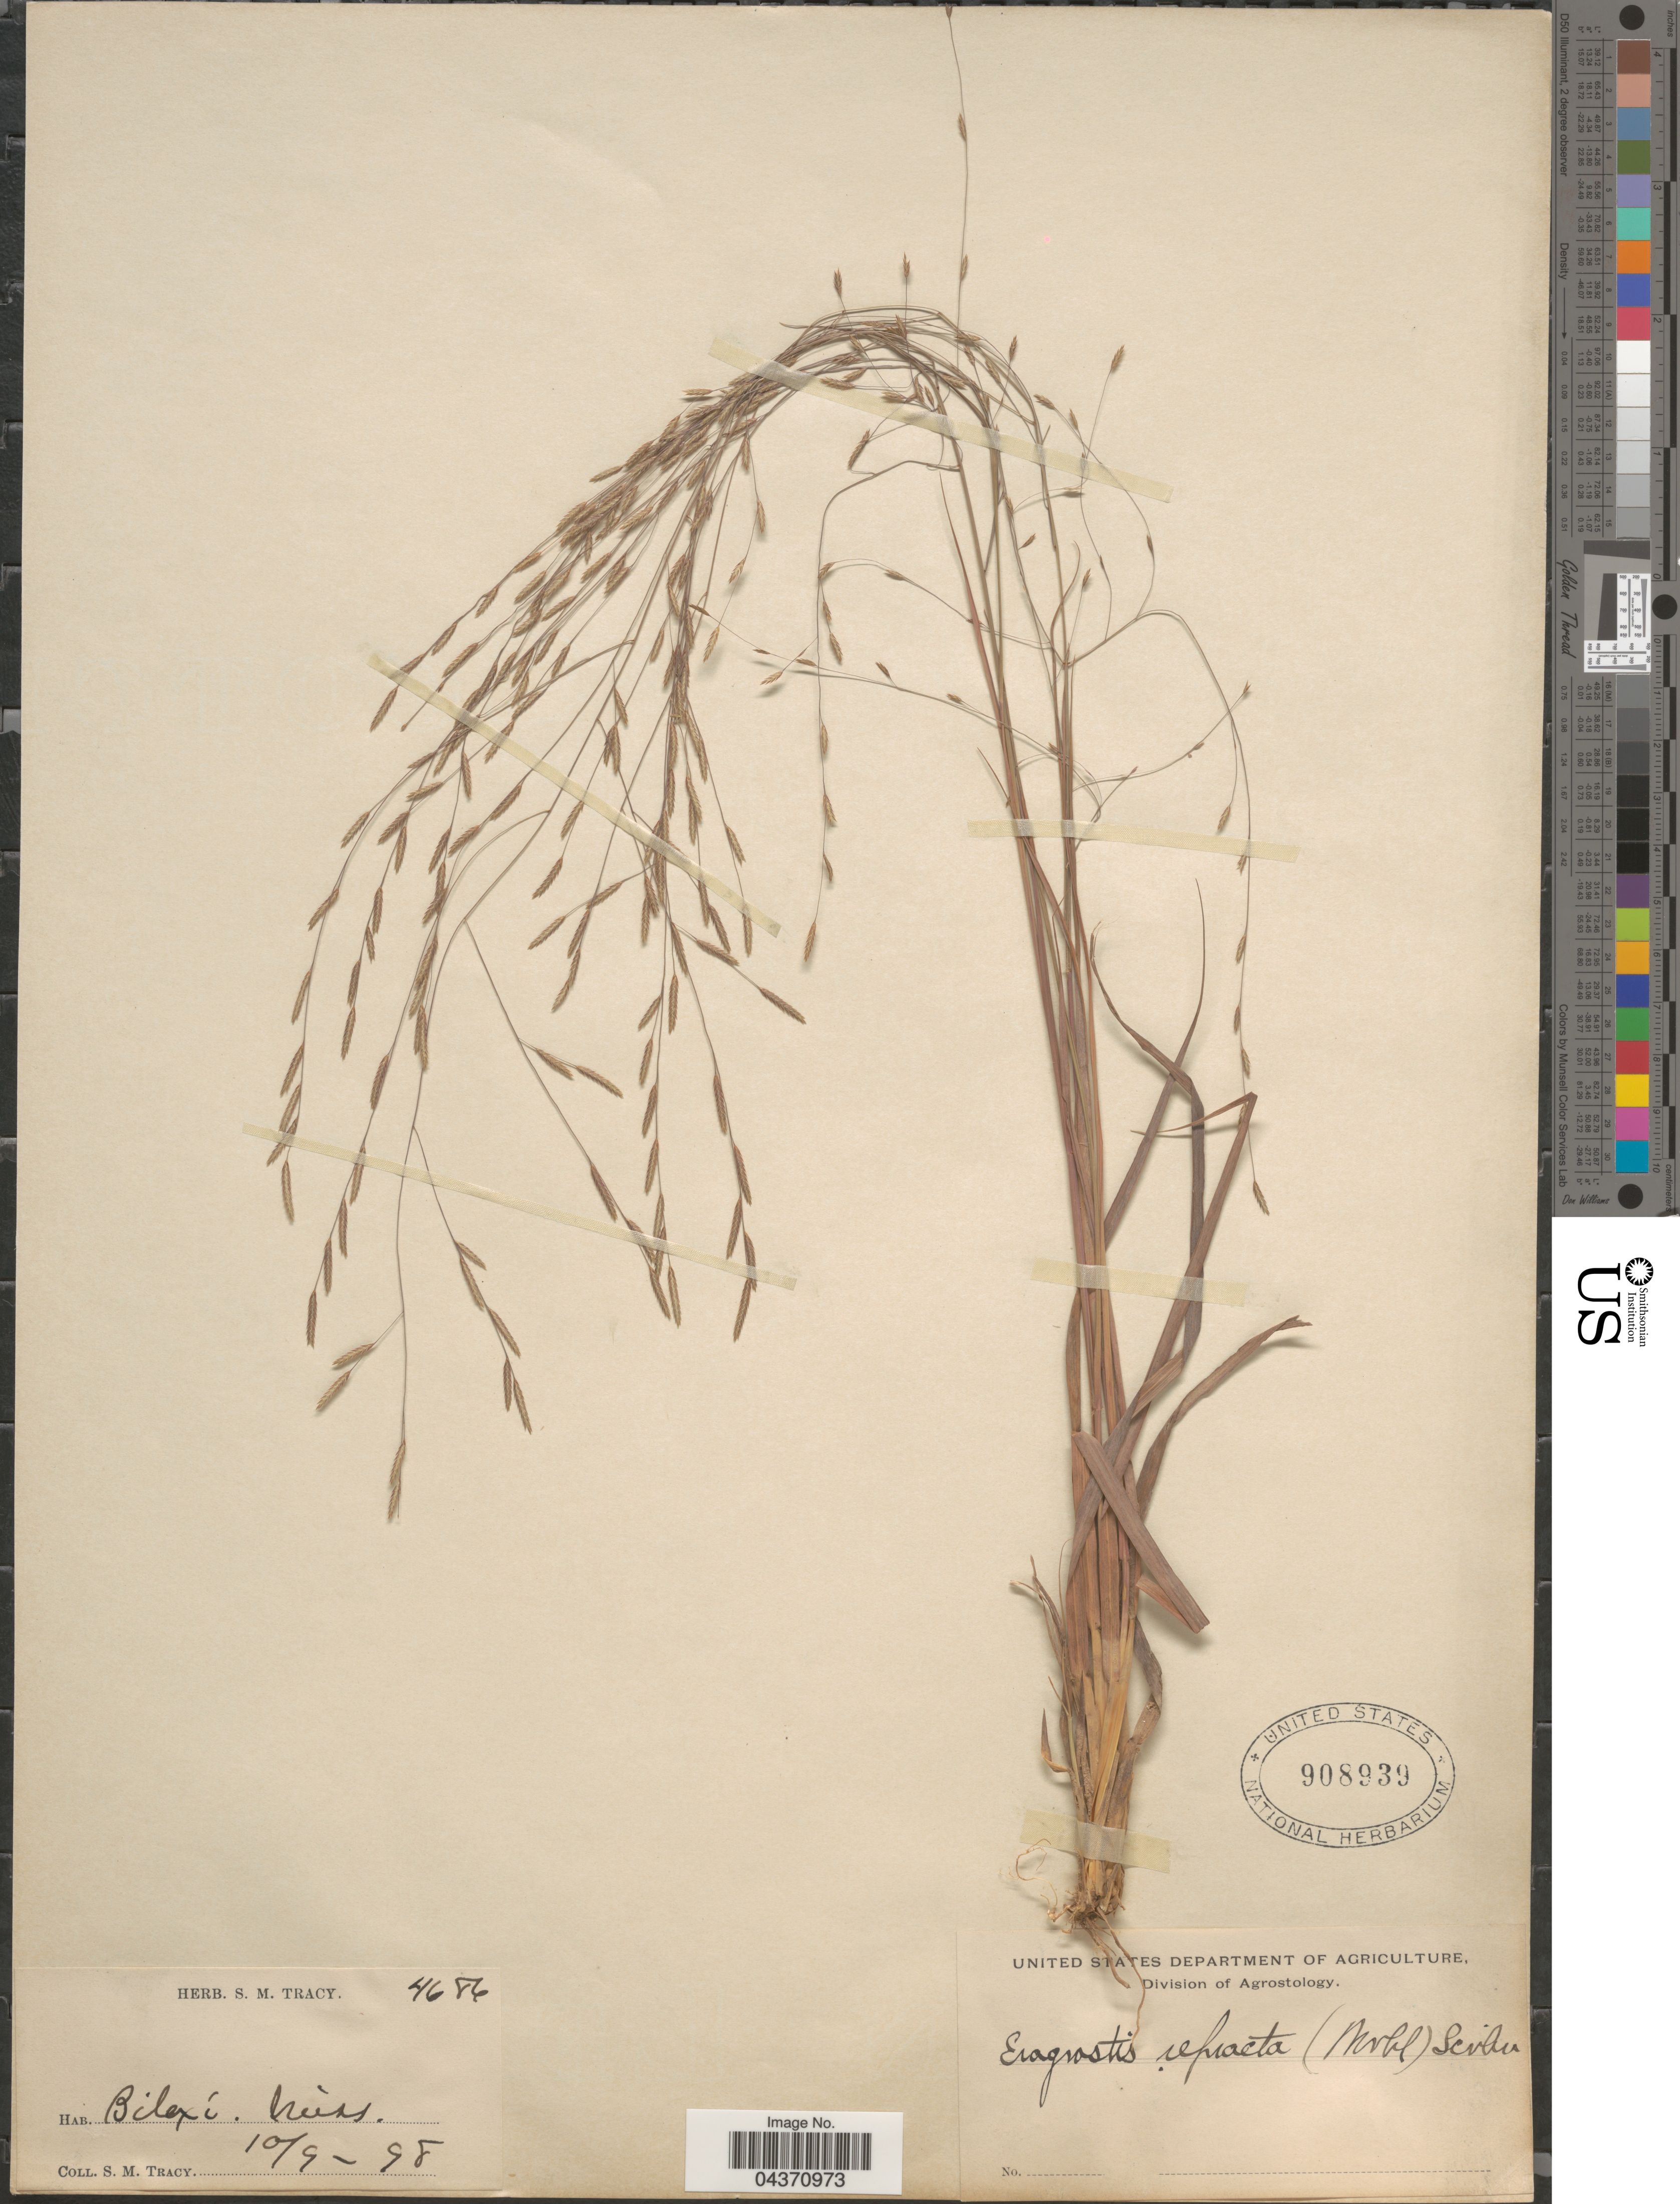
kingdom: Plantae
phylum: Tracheophyta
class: Liliopsida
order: Poales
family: Poaceae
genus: Eragrostis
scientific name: Eragrostis refracta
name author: (Muhl.) Scribn.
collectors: S. M. Tracy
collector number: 4686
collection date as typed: Transcribed d/m/y: 9/10/98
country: United States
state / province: Mississippi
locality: Biloxi.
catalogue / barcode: US 908939